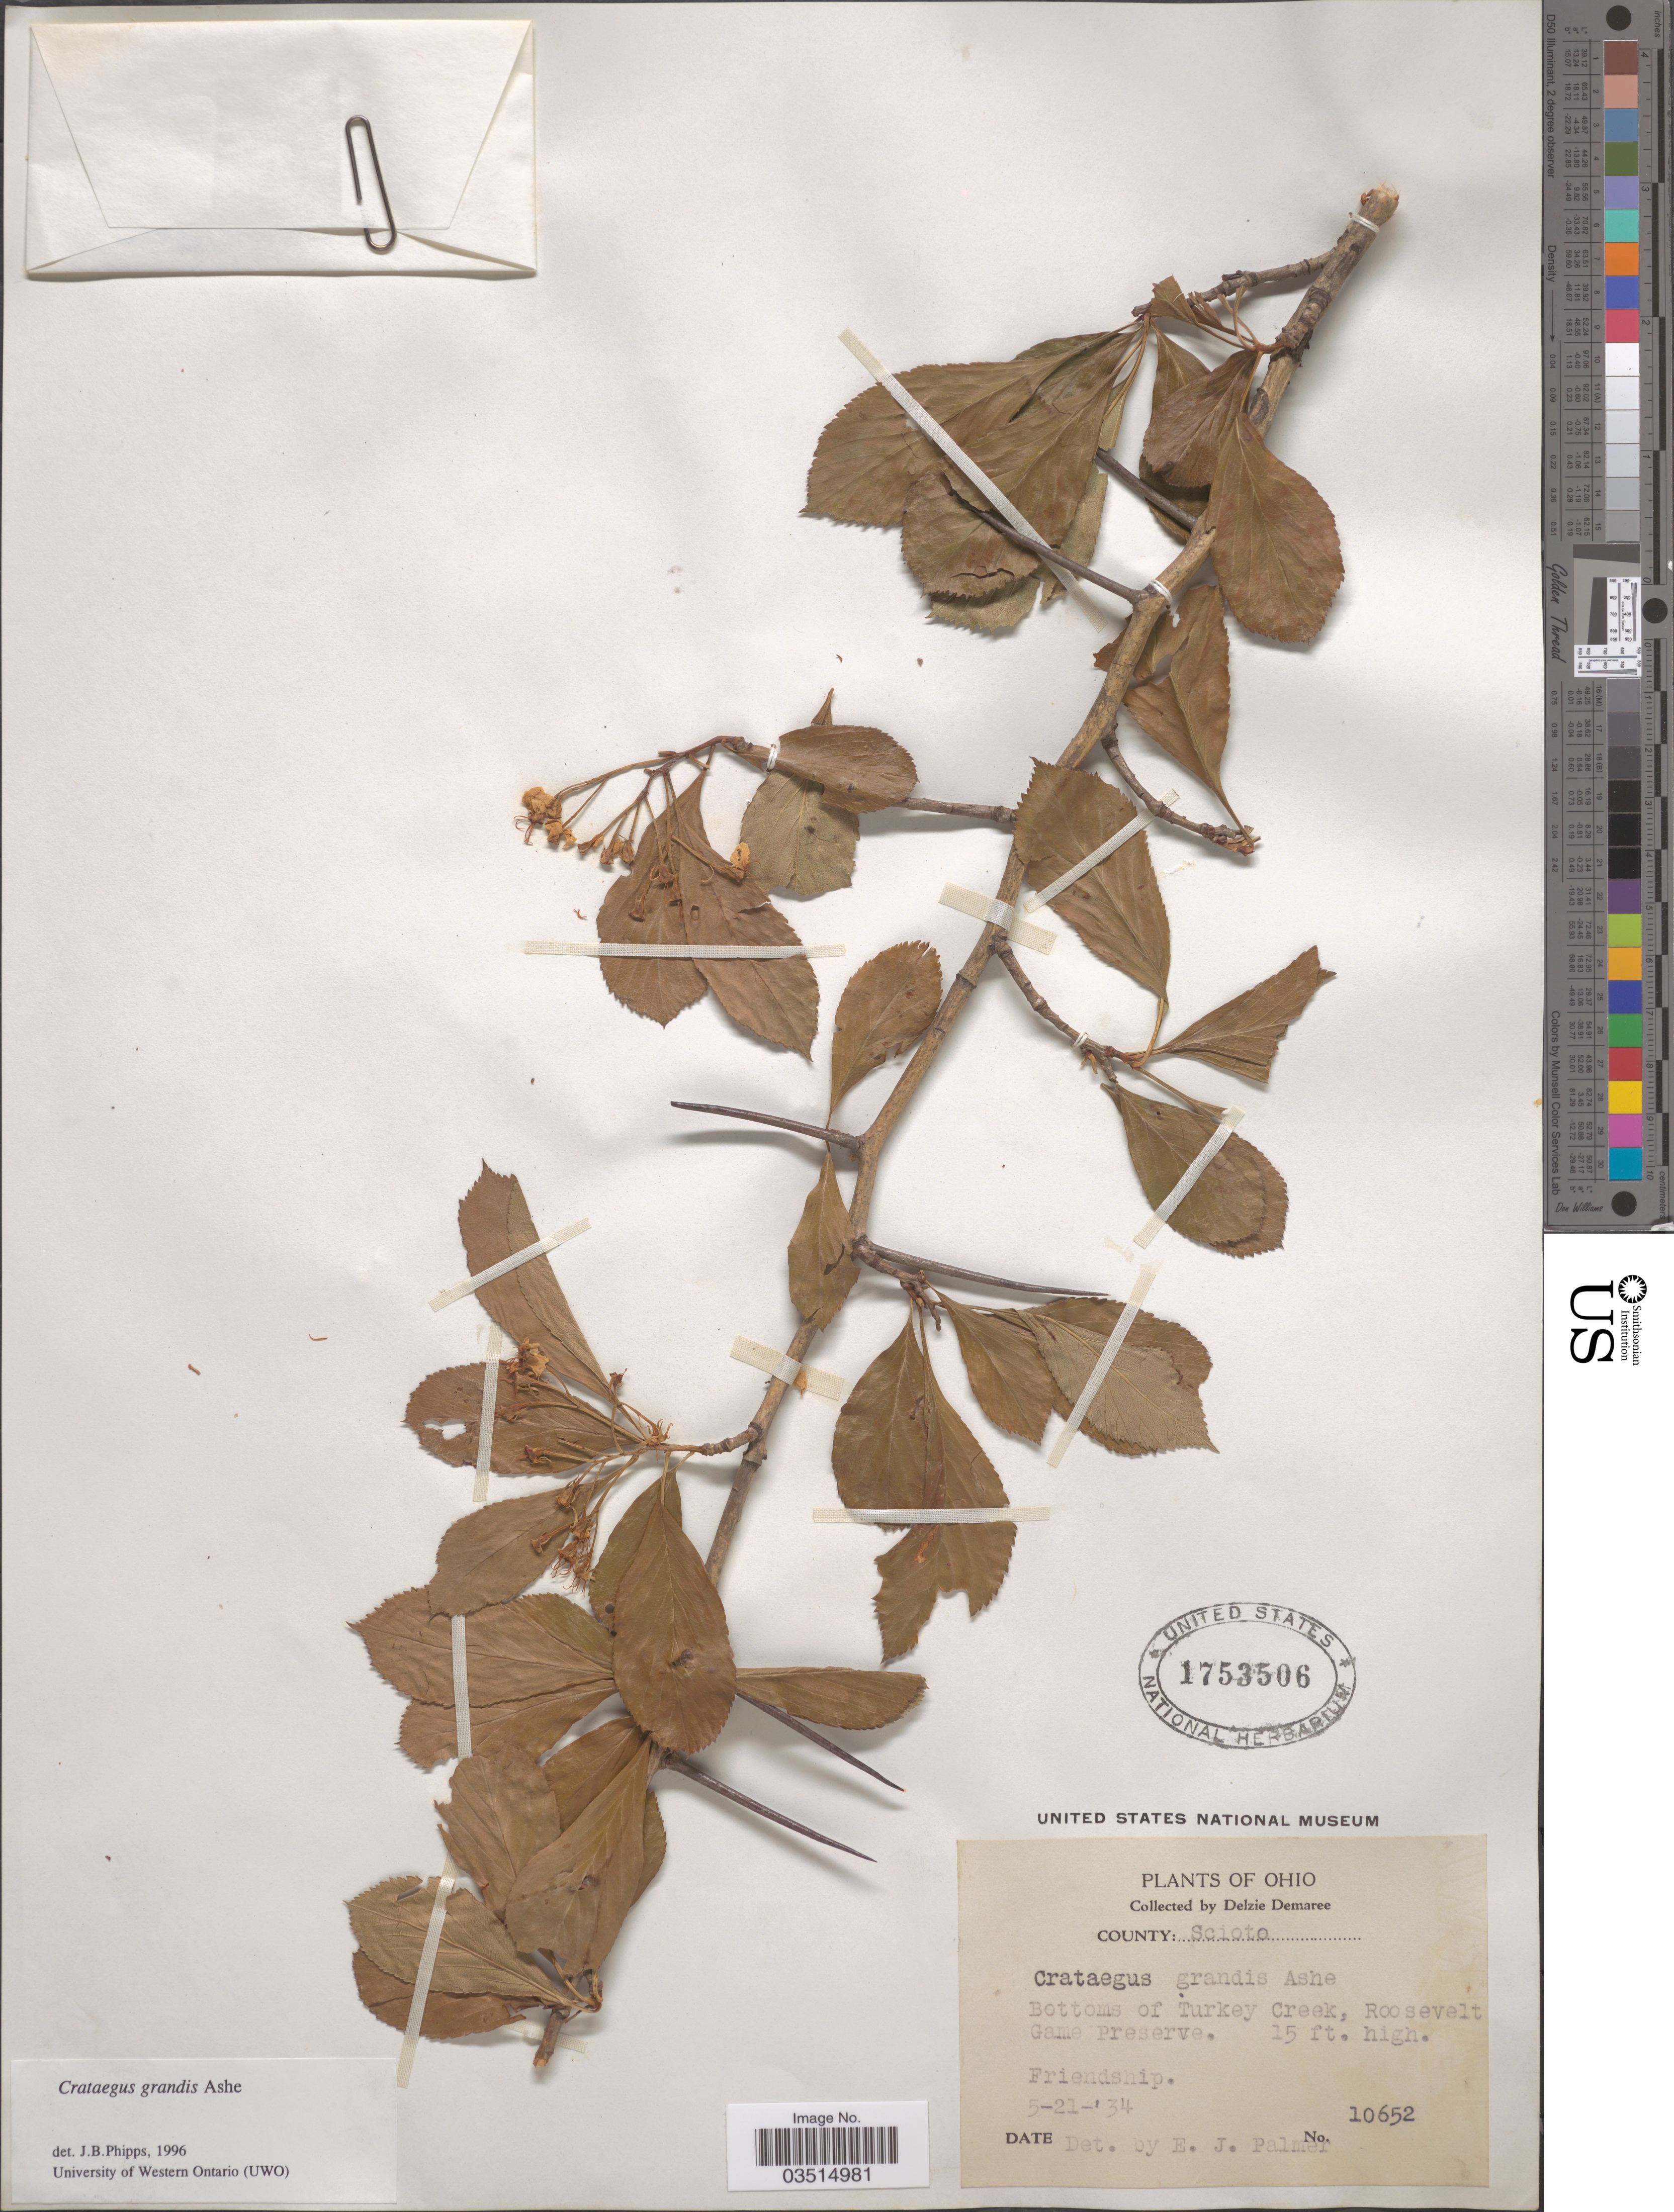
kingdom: Plantae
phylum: Tracheophyta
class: Magnoliopsida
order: Rosales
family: Rosaceae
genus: Crataegus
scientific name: Crataegus grandis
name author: Ashe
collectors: D. Demaree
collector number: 10652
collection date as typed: Transcribed d/m/y: 21/5/34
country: United States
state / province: Ohio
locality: County: Scioto. Bottoms of Turkey Creek, Roosevelt Game Preserve. Friendship.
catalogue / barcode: US 1753506